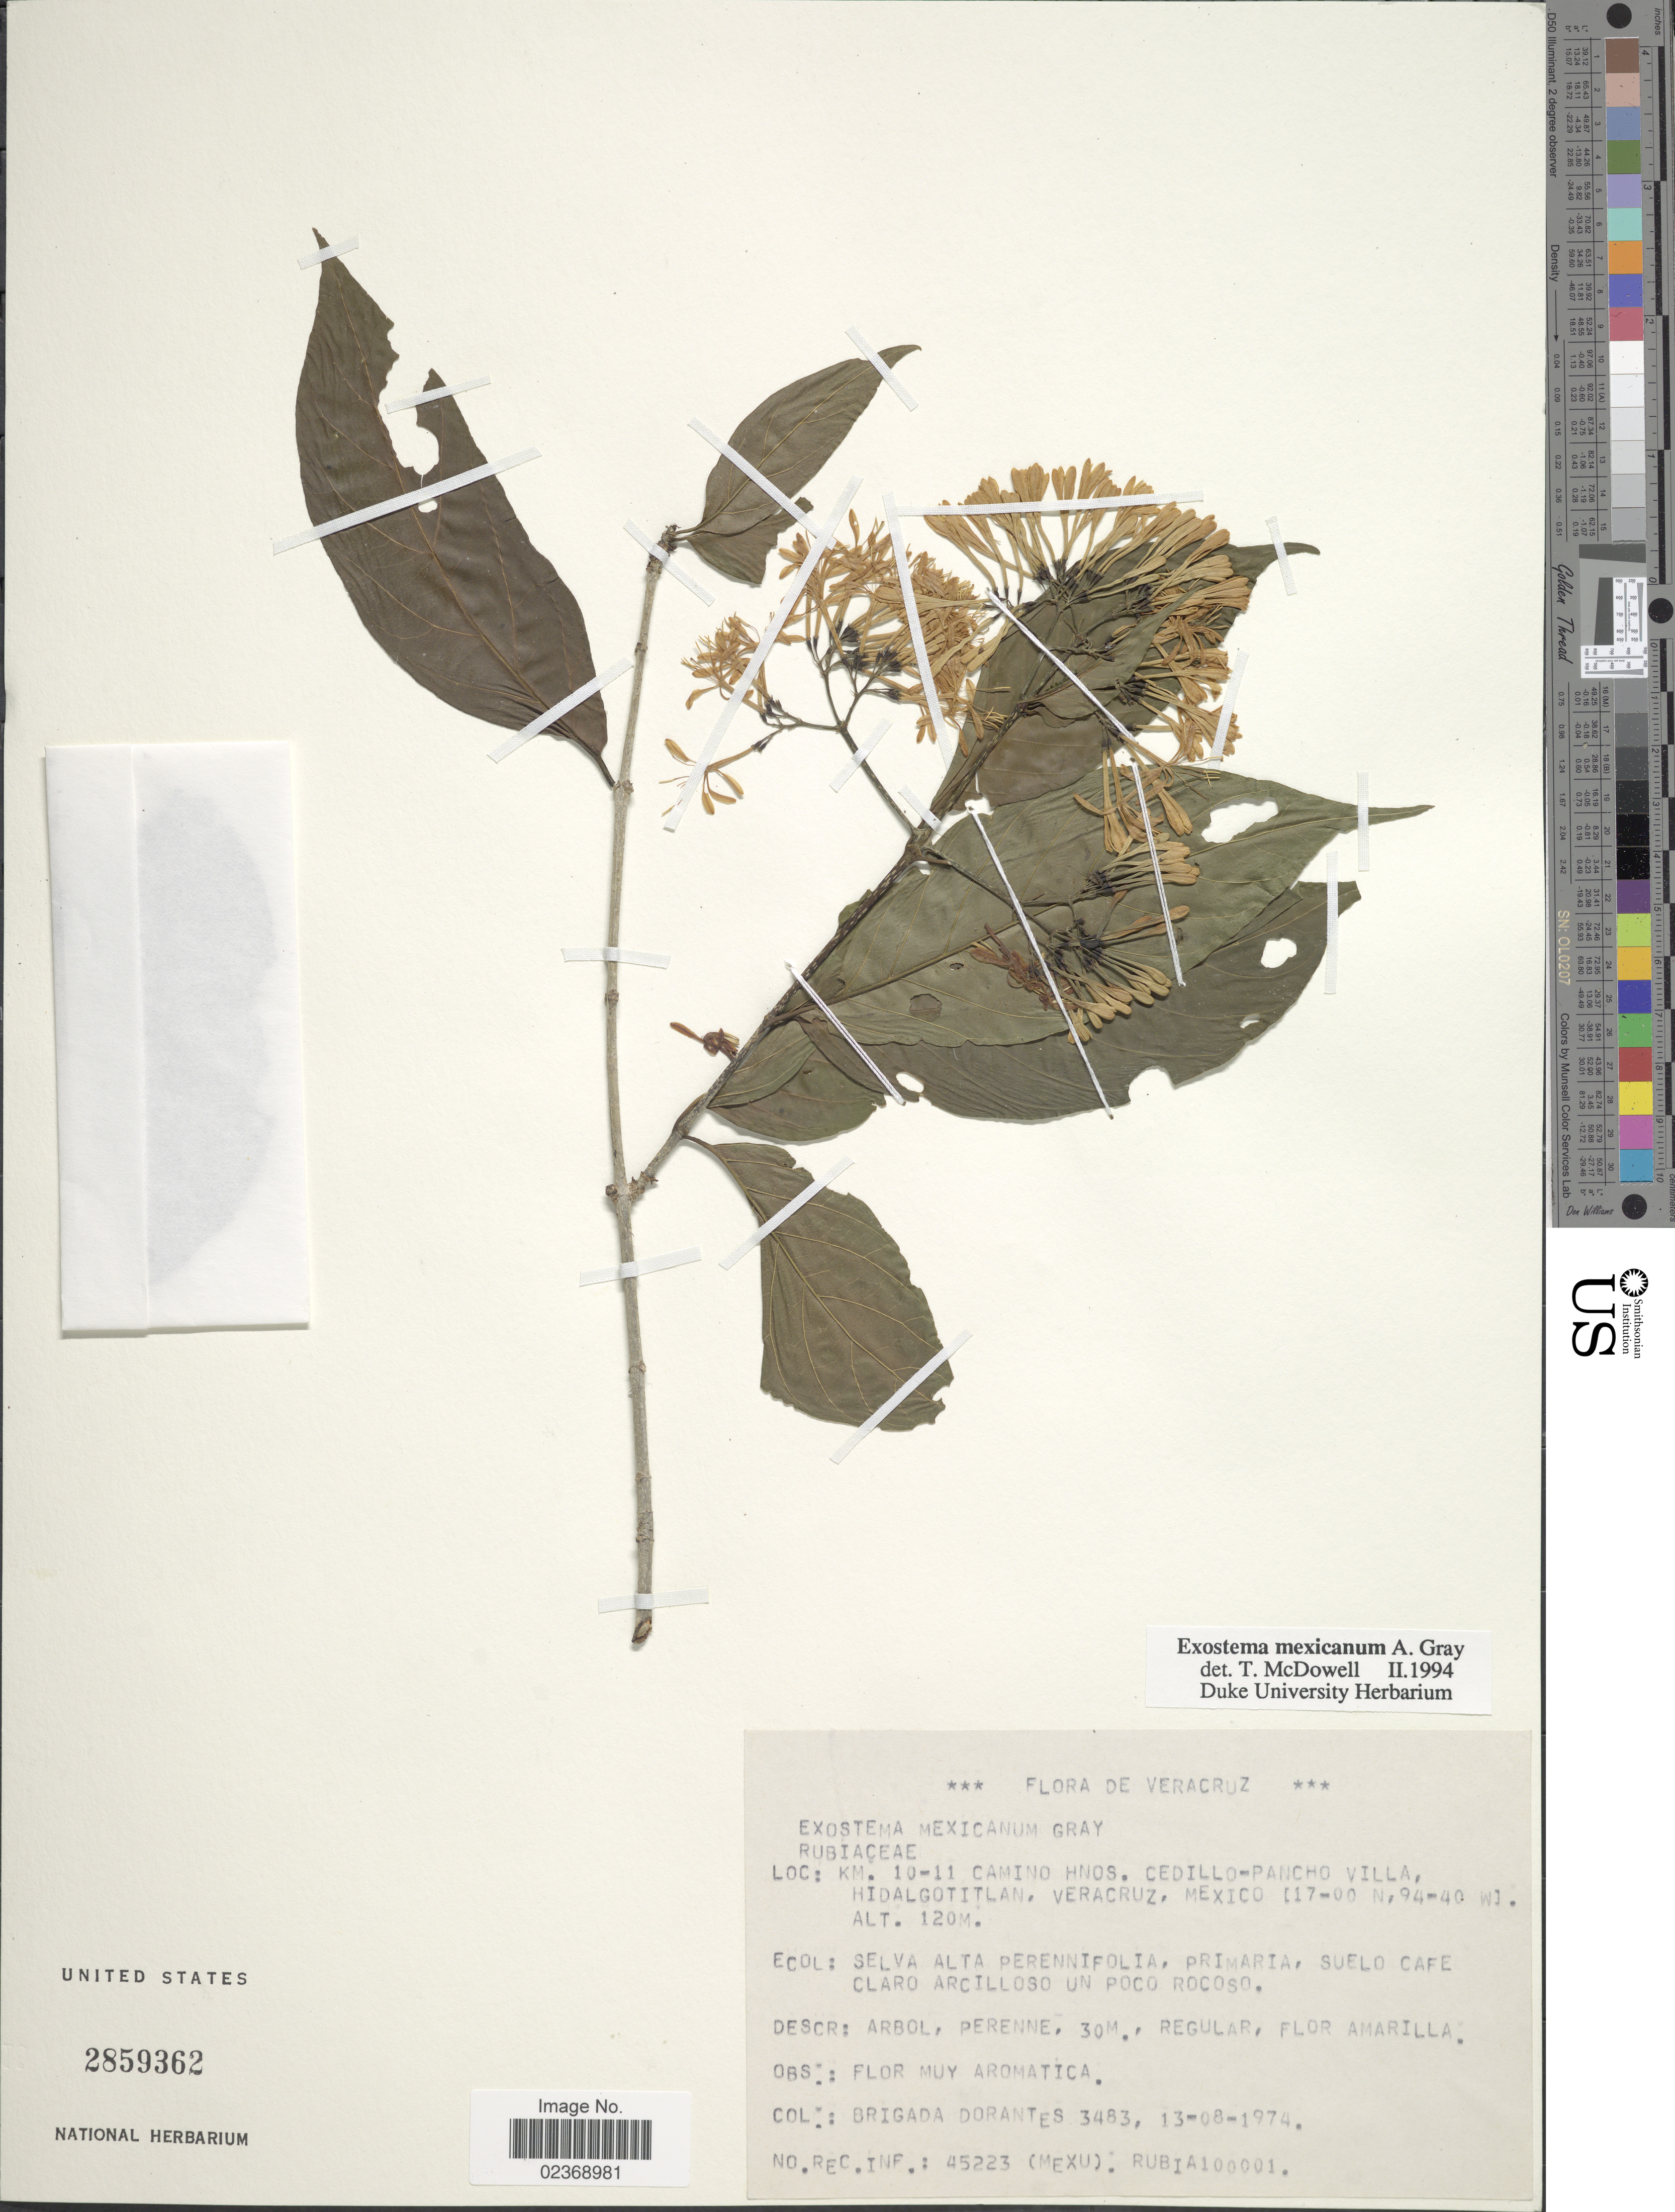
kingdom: Plantae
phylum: Tracheophyta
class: Magnoliopsida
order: Gentianales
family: Rubiaceae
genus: Exostema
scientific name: Exostema mexicanum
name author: A. Gray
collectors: B. Dorantes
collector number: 3483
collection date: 1974-08-13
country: Mexico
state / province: Veracruz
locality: Veracruz, Km.10-11 camino Hnos. Cedillo-Pancho Villa, Hidalgotitlan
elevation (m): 120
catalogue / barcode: US 2859362